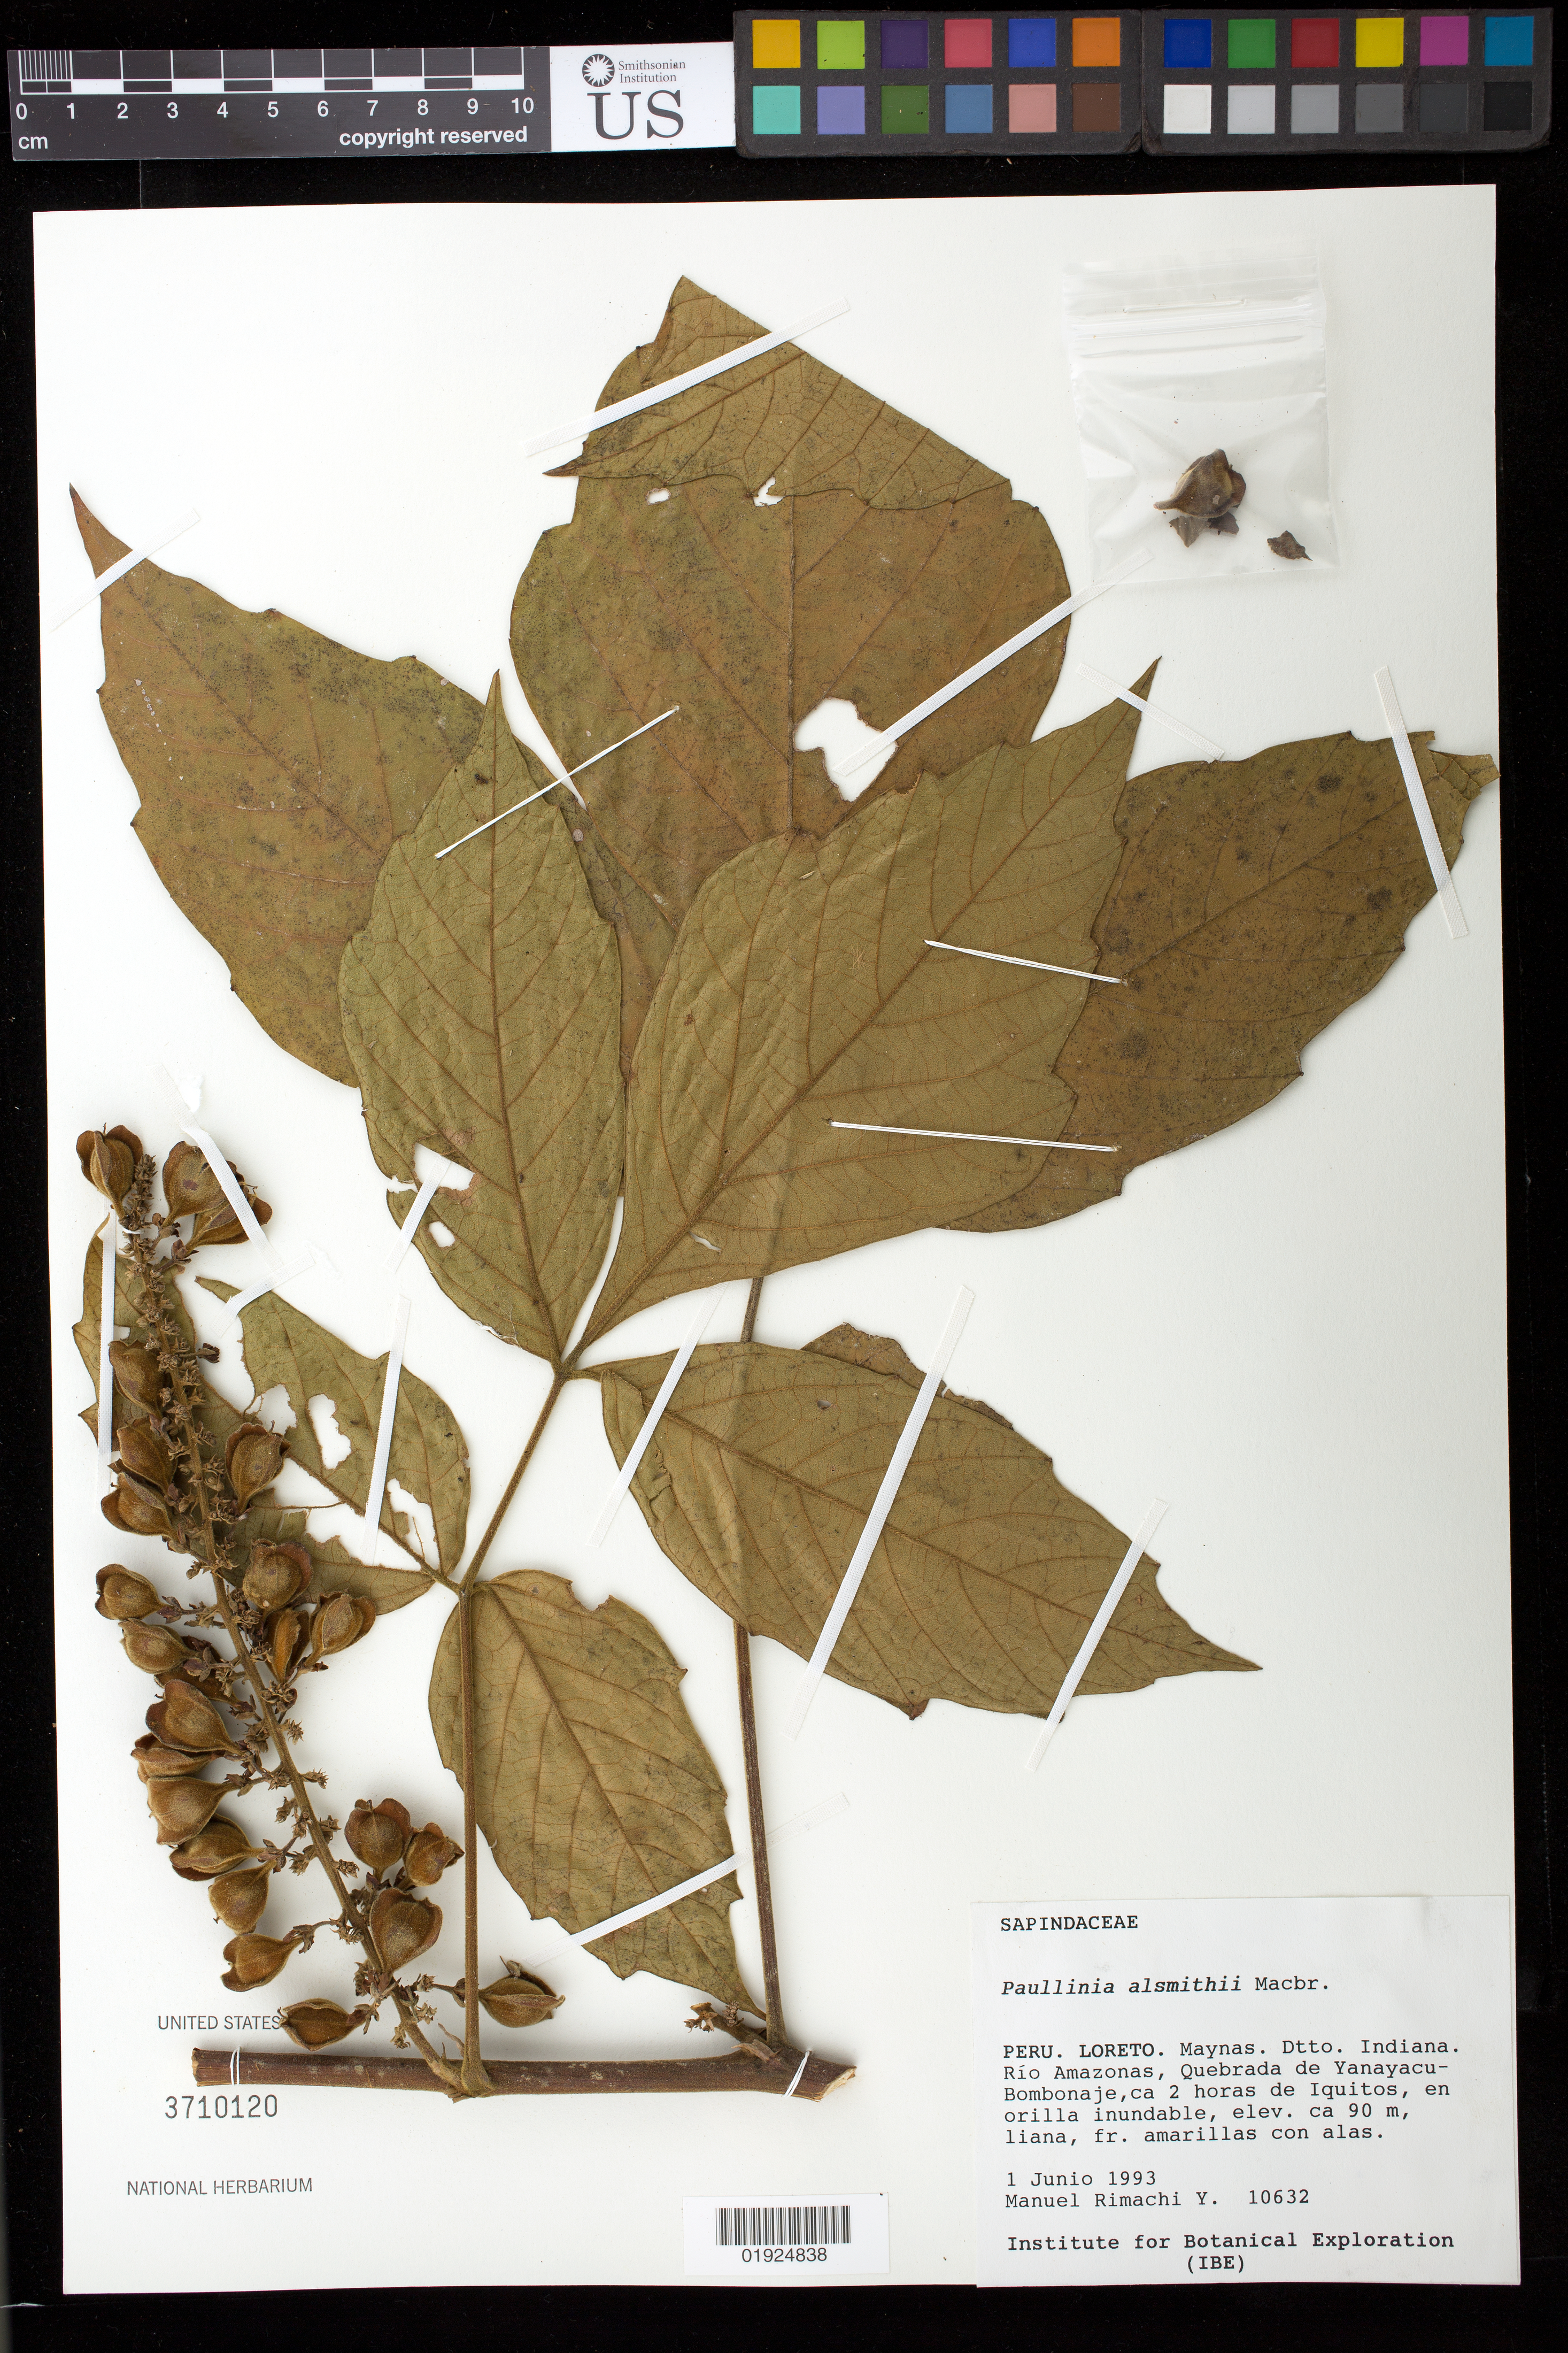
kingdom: Plantae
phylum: Tracheophyta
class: Magnoliopsida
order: Sapindales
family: Sapindaceae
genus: Paullinia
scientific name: Paullinia alsmithii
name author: J.F. Macbr.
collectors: M. Rimachi Y.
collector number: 10632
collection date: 1993-06-01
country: Peru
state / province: Loreto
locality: Maynas. Dtto. Indiana. Río Amazonas, Quebrada de Yanayacu-Bombonaje, ca. 2 horas de Iquitos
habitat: En orilla inundable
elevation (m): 90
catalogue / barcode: US 3710120